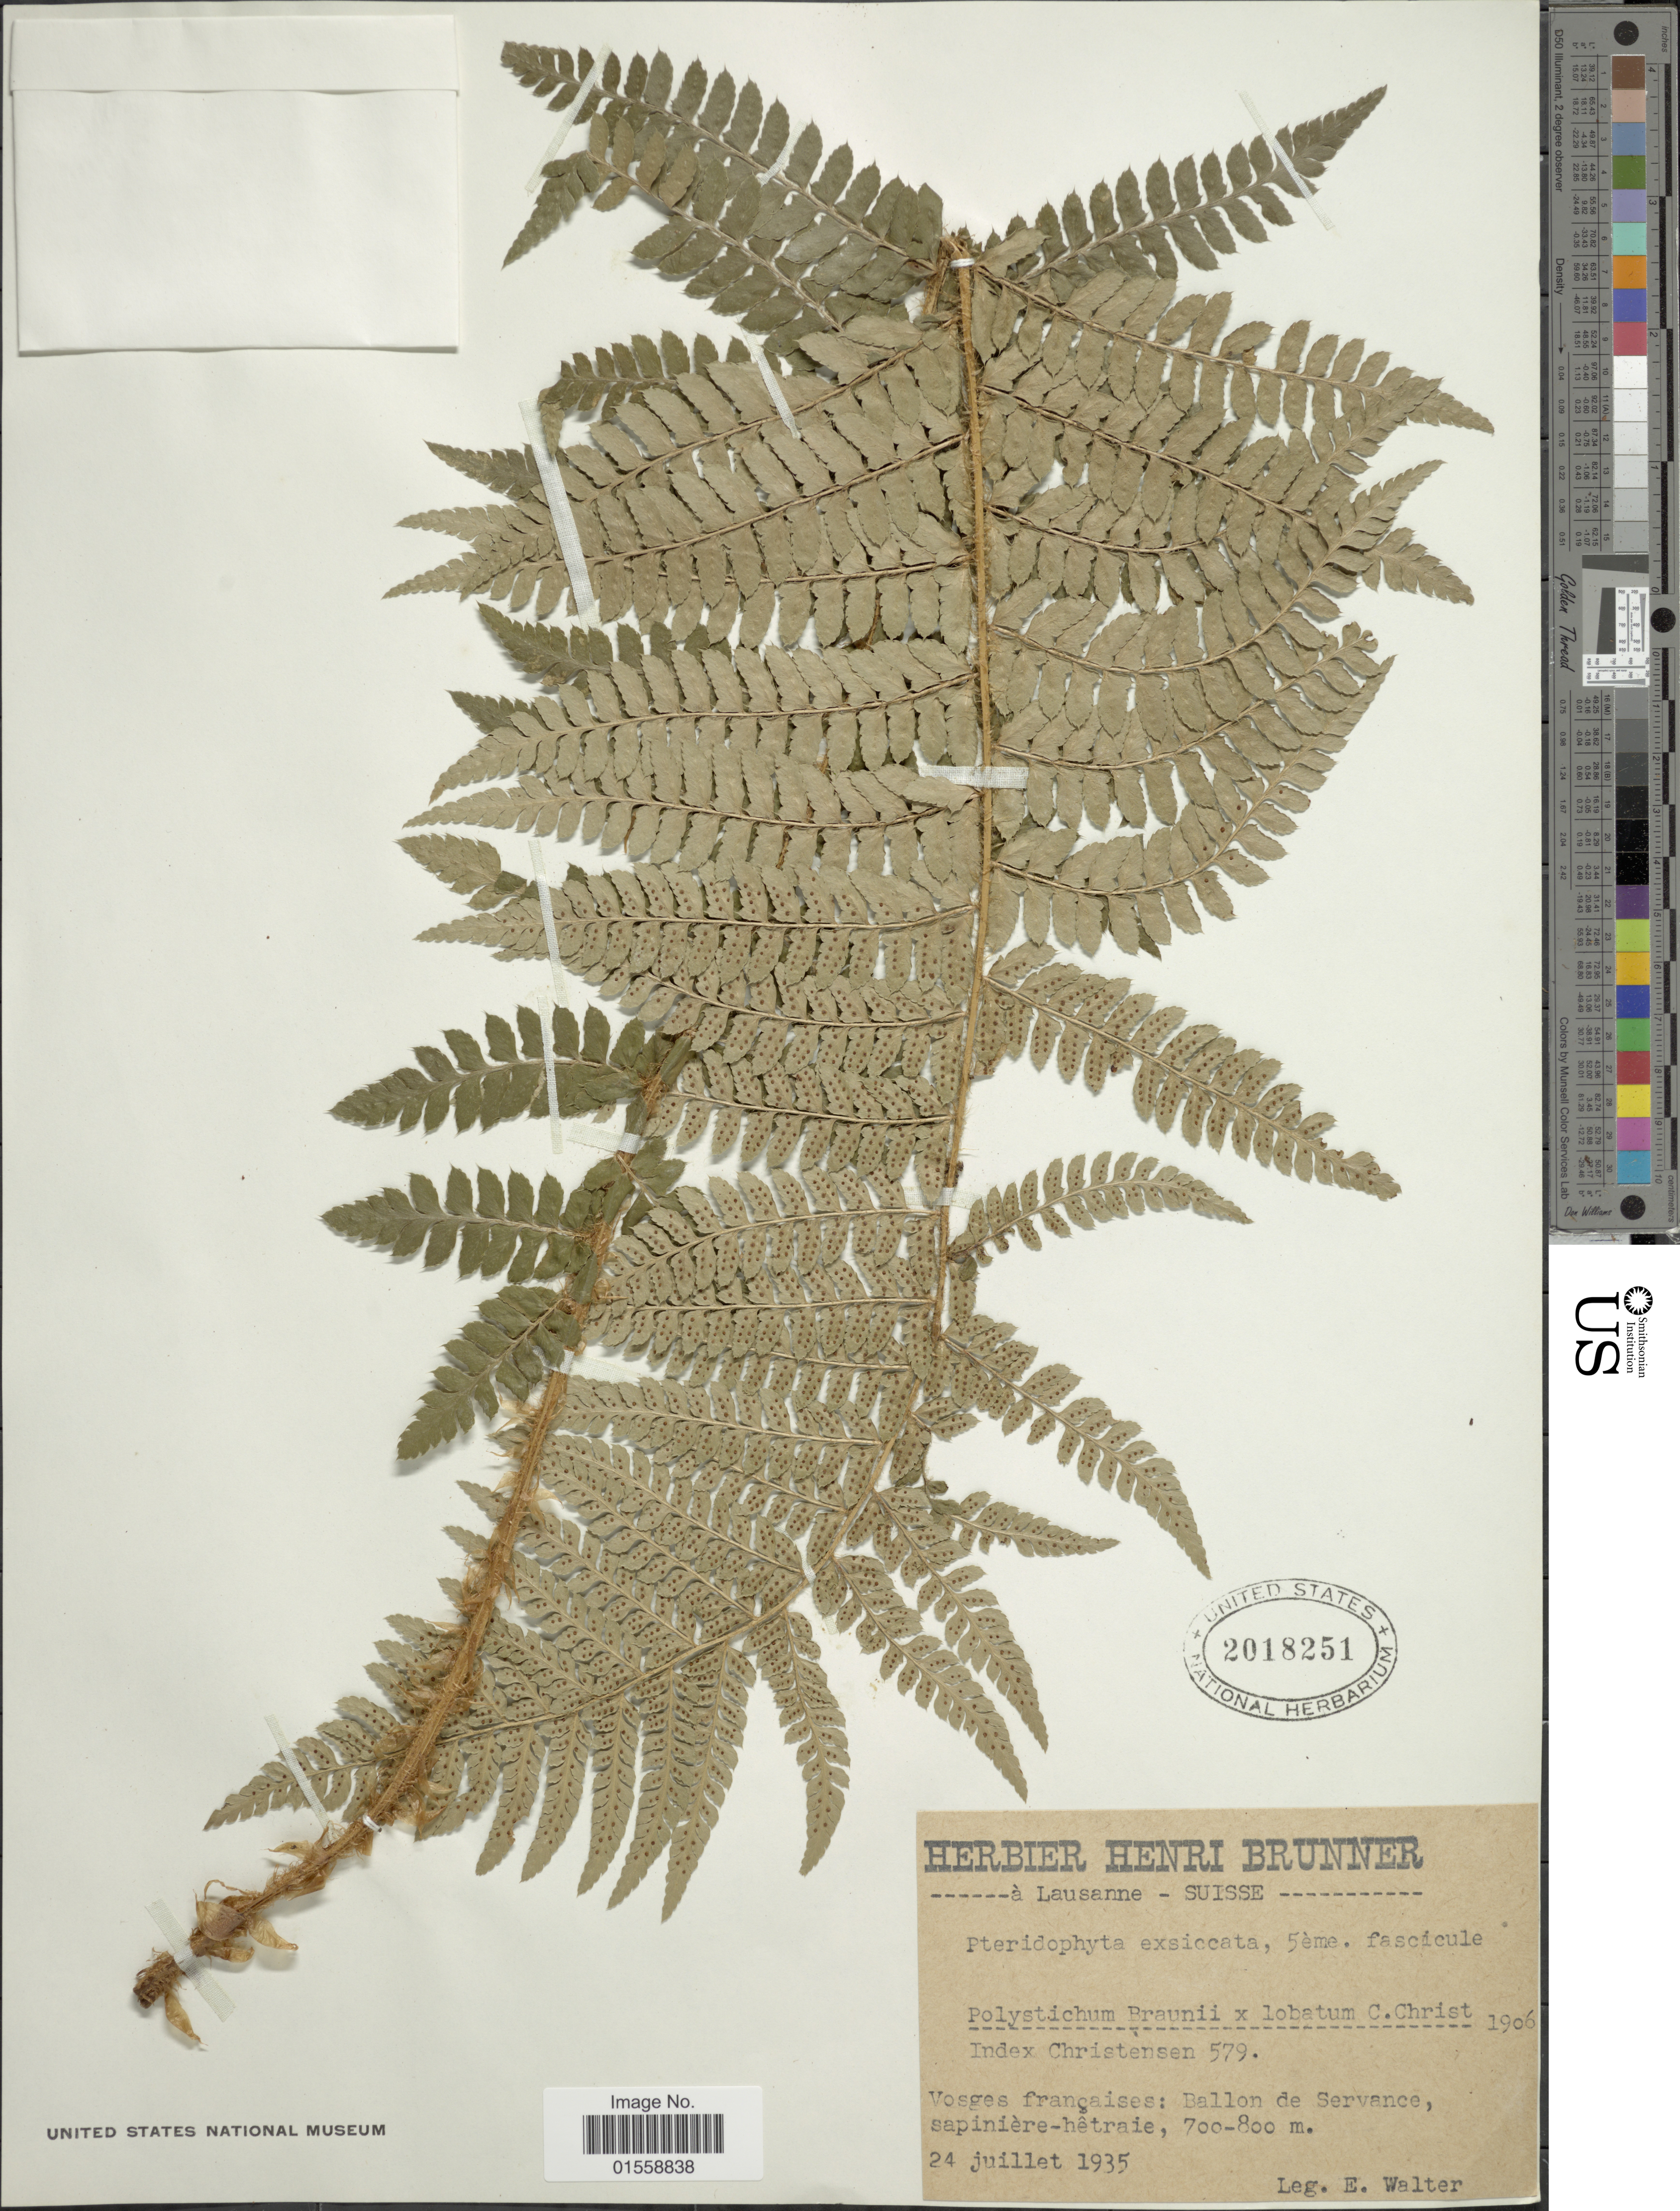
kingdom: Plantae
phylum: Tracheophyta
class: Polypodiopsida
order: Polypodiales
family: Dryopteridaceae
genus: Polystichum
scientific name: Polystichum x luerssenii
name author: (Dörfl.) Hahne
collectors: E. Walter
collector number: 579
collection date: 1935-07-24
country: France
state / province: Grand Est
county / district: Vosges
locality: Vosges Francaises: Ballon de Servance, Sapiniere- hetraie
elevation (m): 700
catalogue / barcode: US 2018251